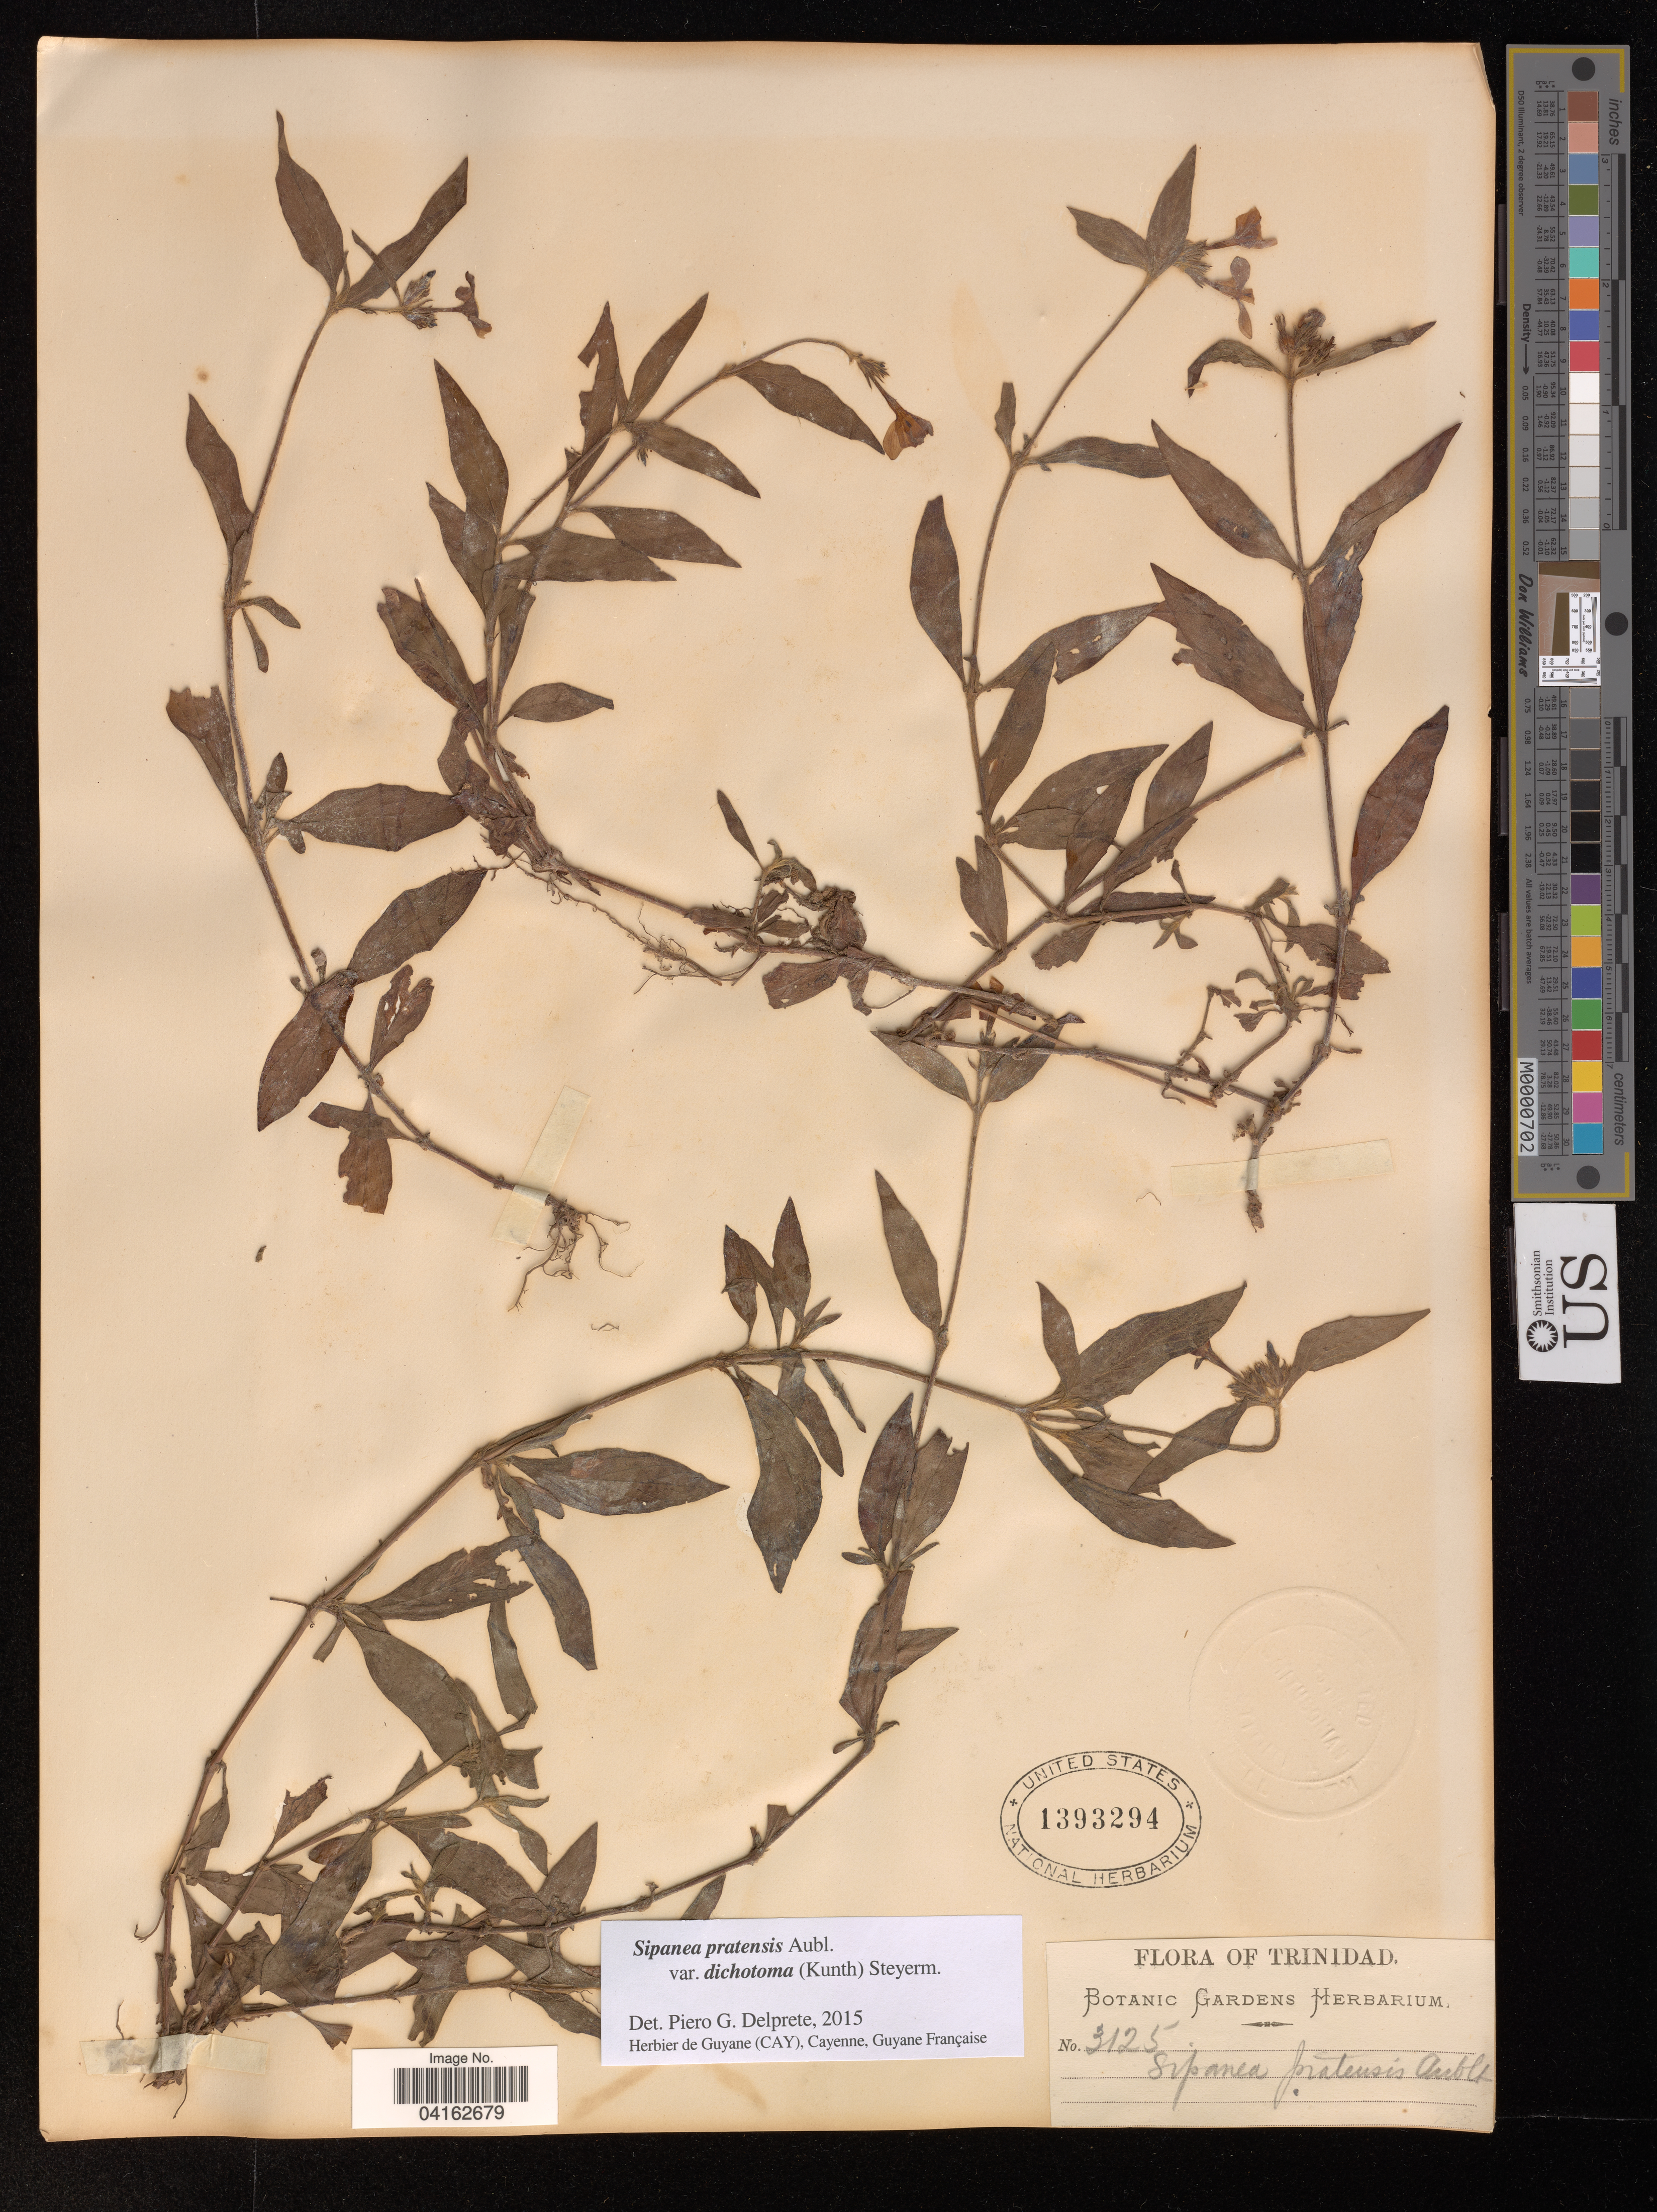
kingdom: Plantae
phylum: Tracheophyta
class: Magnoliopsida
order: Gentianales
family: Rubiaceae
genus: Sipanea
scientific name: Sipanea pratensis var. dichotoma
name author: (Kunth) Steyerm.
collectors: ex herb. Botanic Gardens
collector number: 3125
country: Trinidad and Tobago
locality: Trinidad.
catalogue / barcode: US 1393294